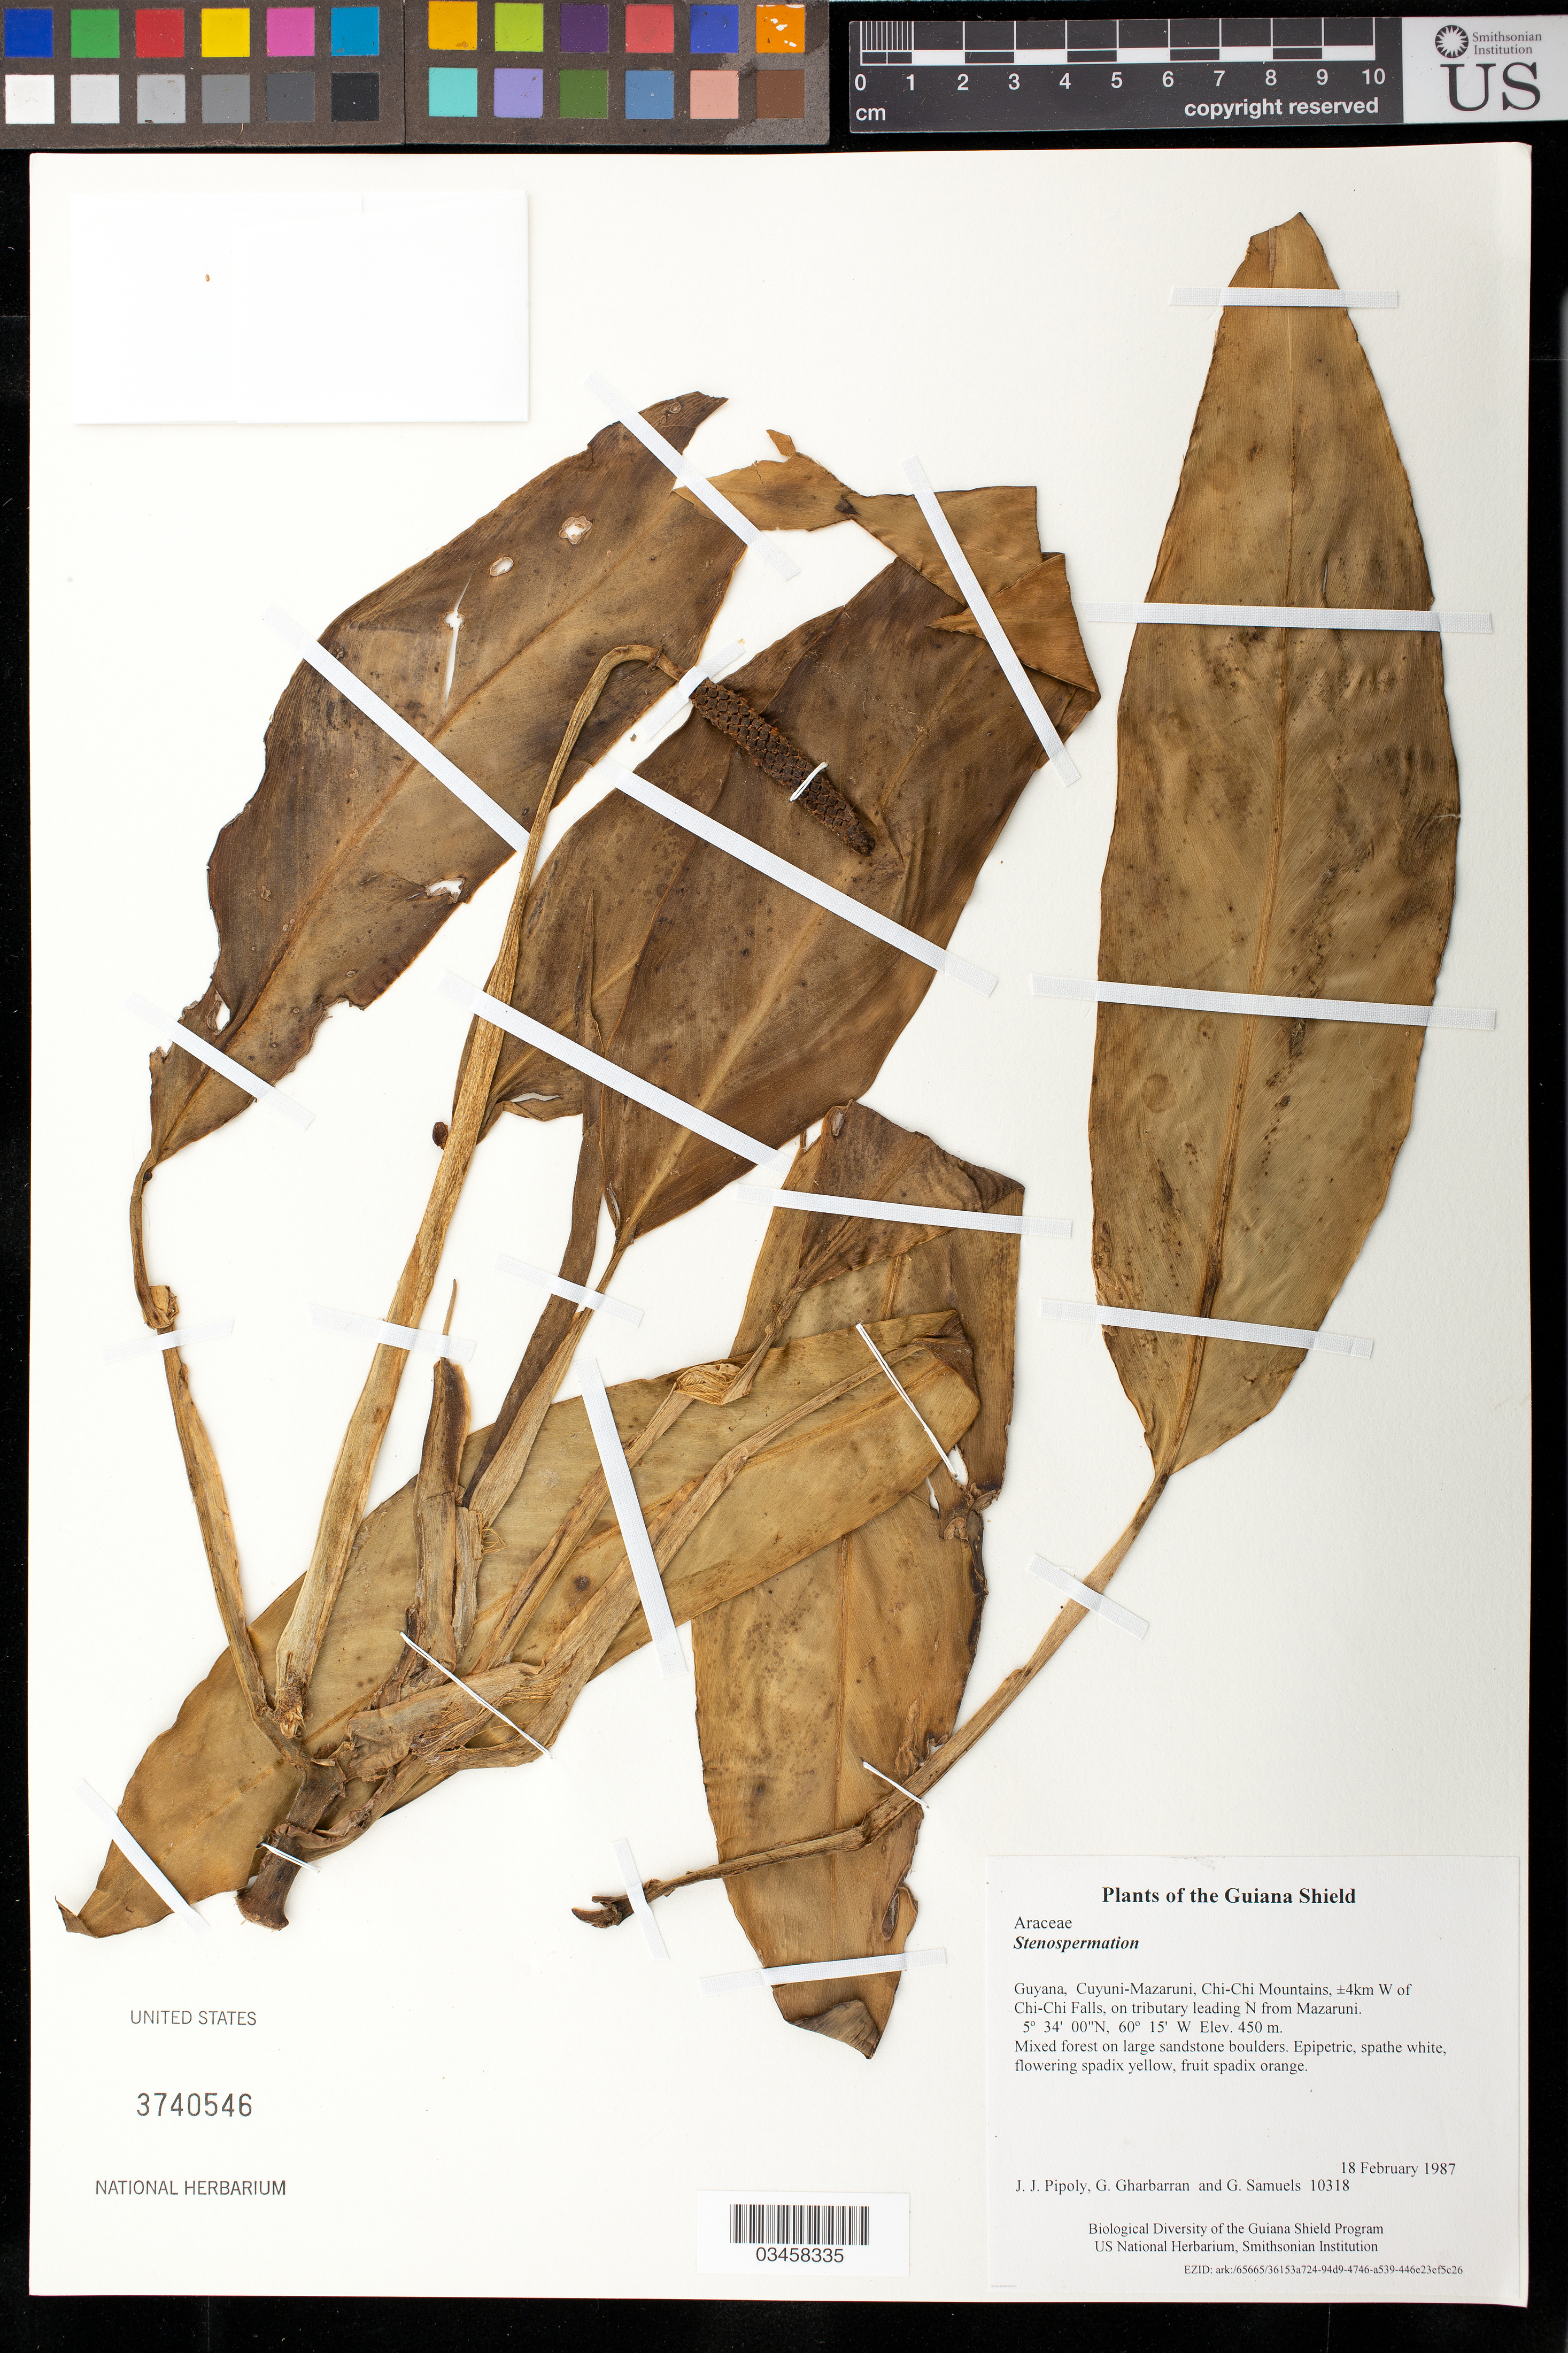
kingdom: Plantae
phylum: Tracheophyta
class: Liliopsida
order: Alismatales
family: Araceae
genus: Stenospermation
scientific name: Stenospermation sp.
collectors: J. J. Pipoly, G. Gharbarran & G. Samuels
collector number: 10318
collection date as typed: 18 February 1987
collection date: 1987-02-18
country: Guyana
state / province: Cuyuni-Mazaruni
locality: Chi-Chi Mountains, ±4km W of Chi-Chi Falls, on tributary leading N from Mazaruni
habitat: Mixed forest on large sandstone boulders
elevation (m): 450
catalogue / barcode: US 3740546